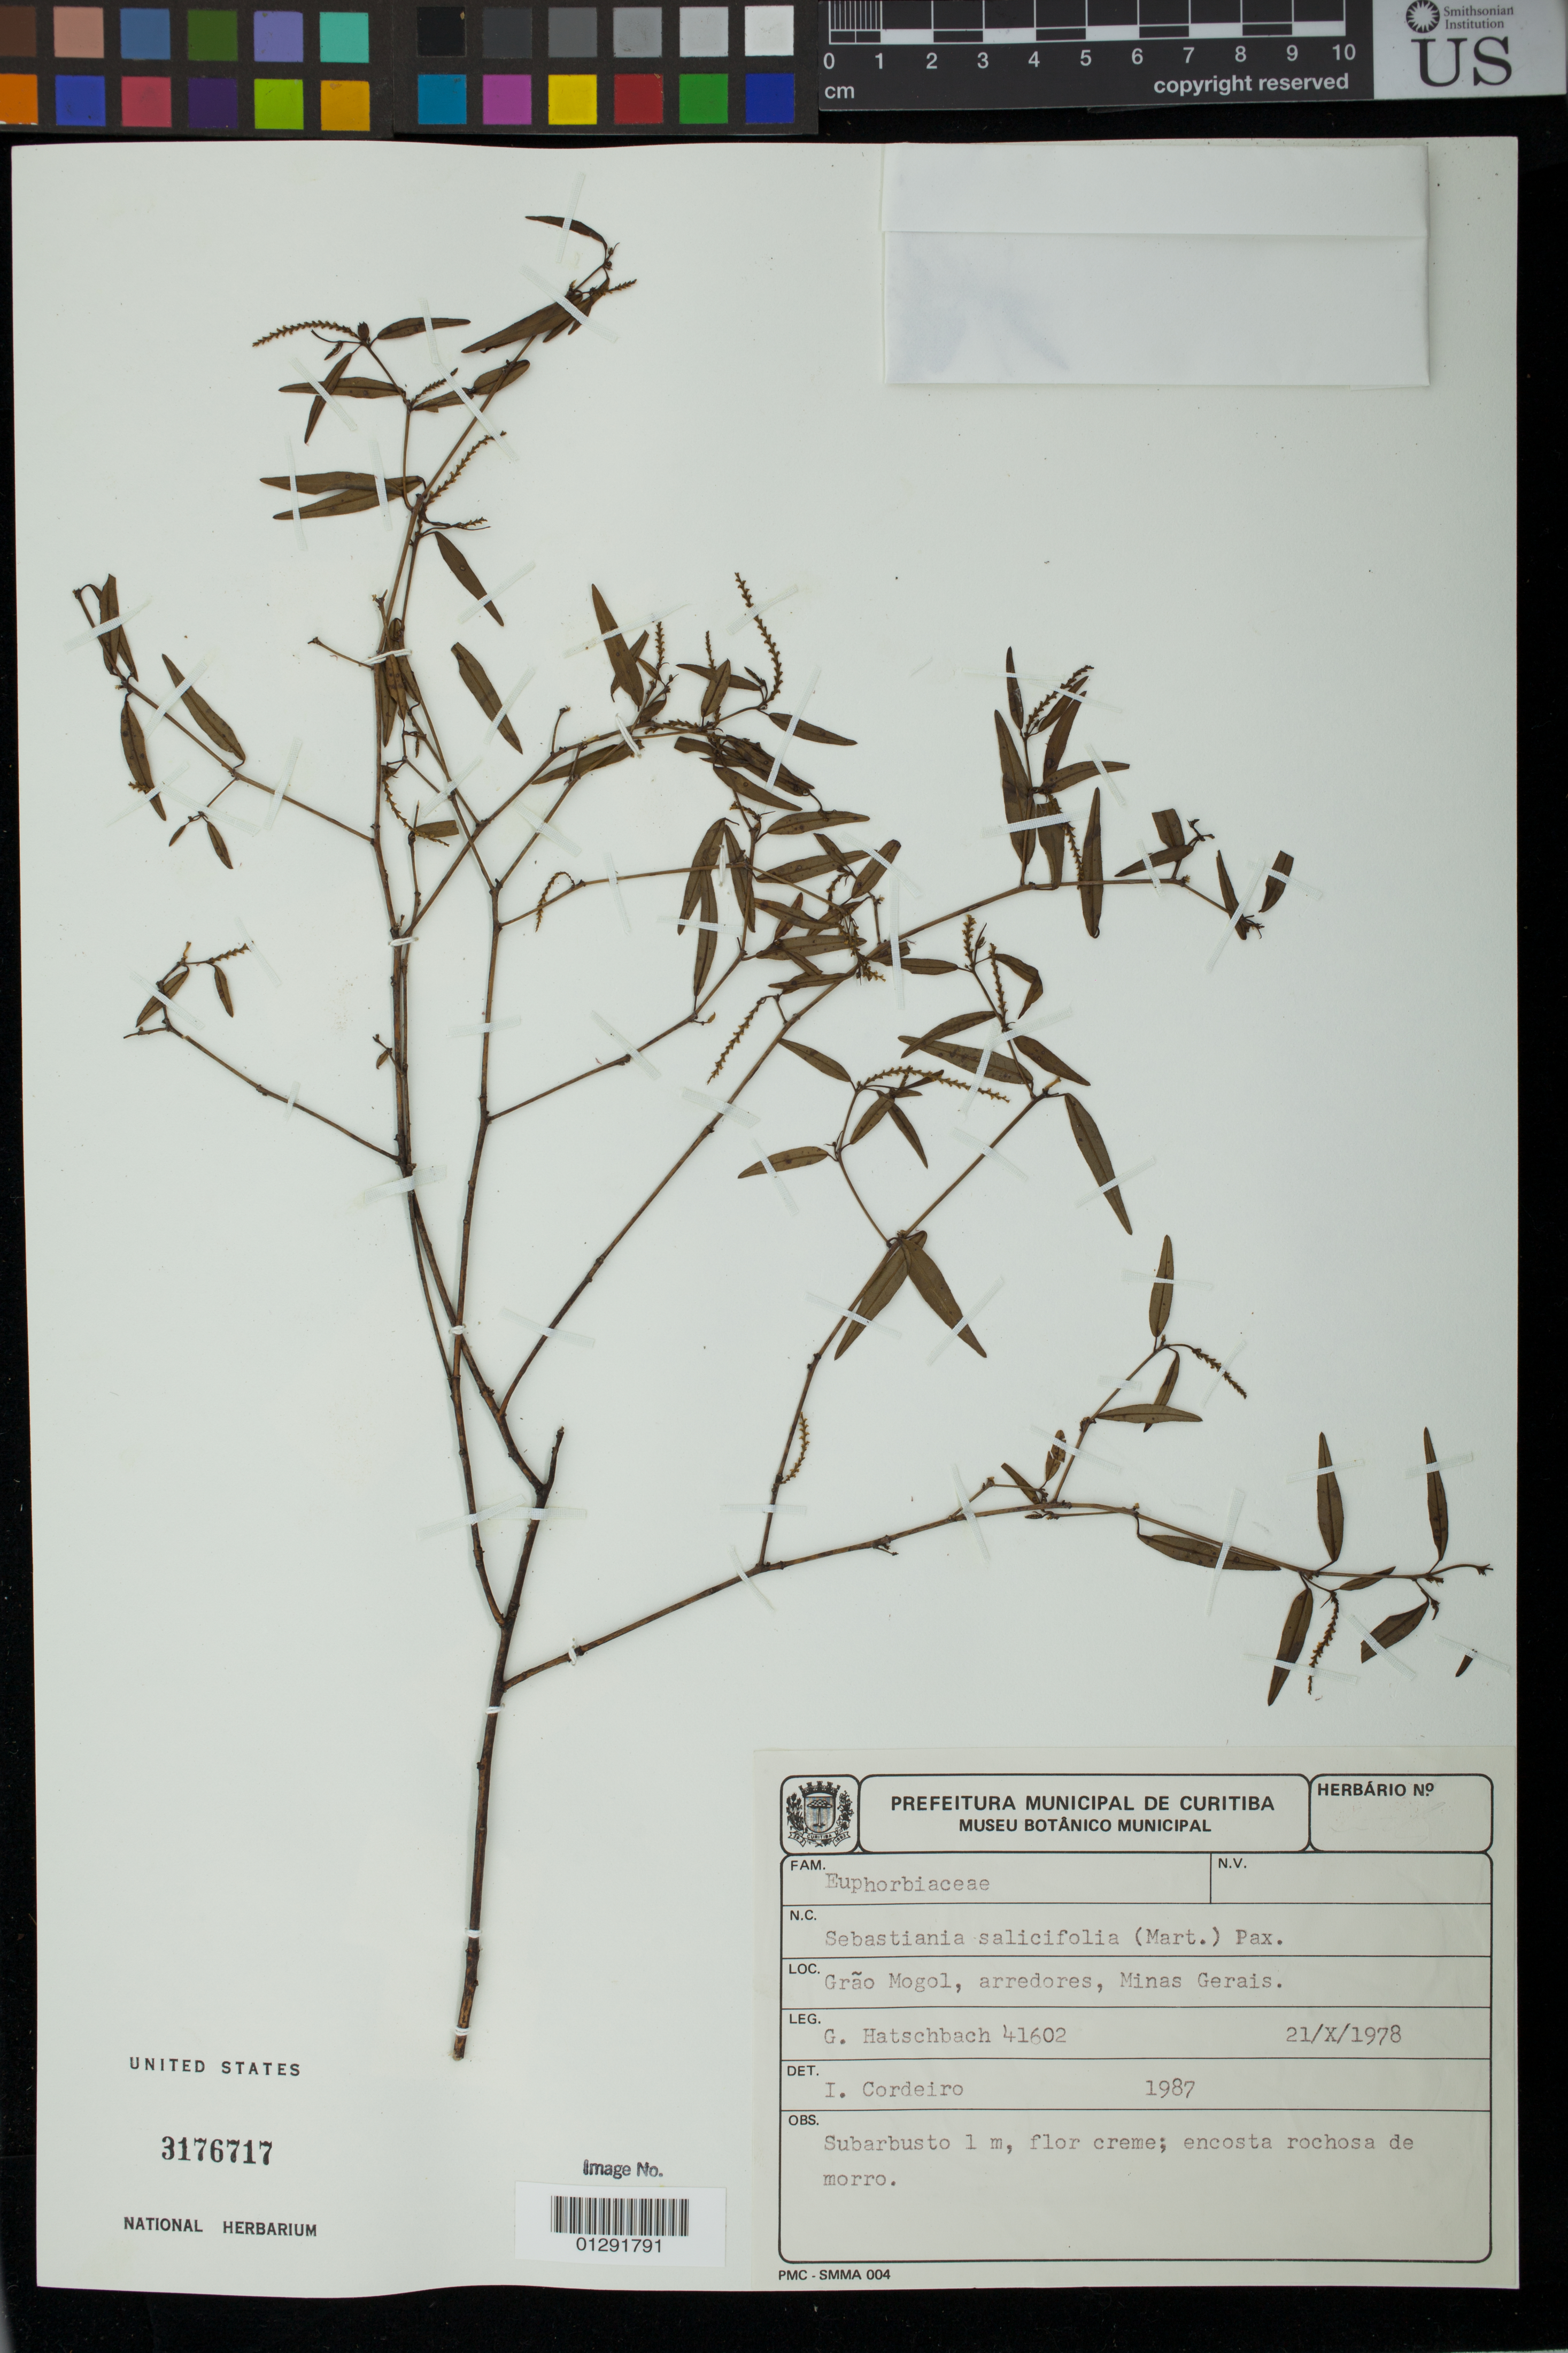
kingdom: Plantae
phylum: Tracheophyta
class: Magnoliopsida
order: Malpighiales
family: Euphorbiaceae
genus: Sebastiania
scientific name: Sebastiania salicifolia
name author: (Mart.) Pax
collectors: G. Hatschbach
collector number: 41602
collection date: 1978-10-21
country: Brazil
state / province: Minas Gerais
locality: Grao Mogol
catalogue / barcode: US 3176717